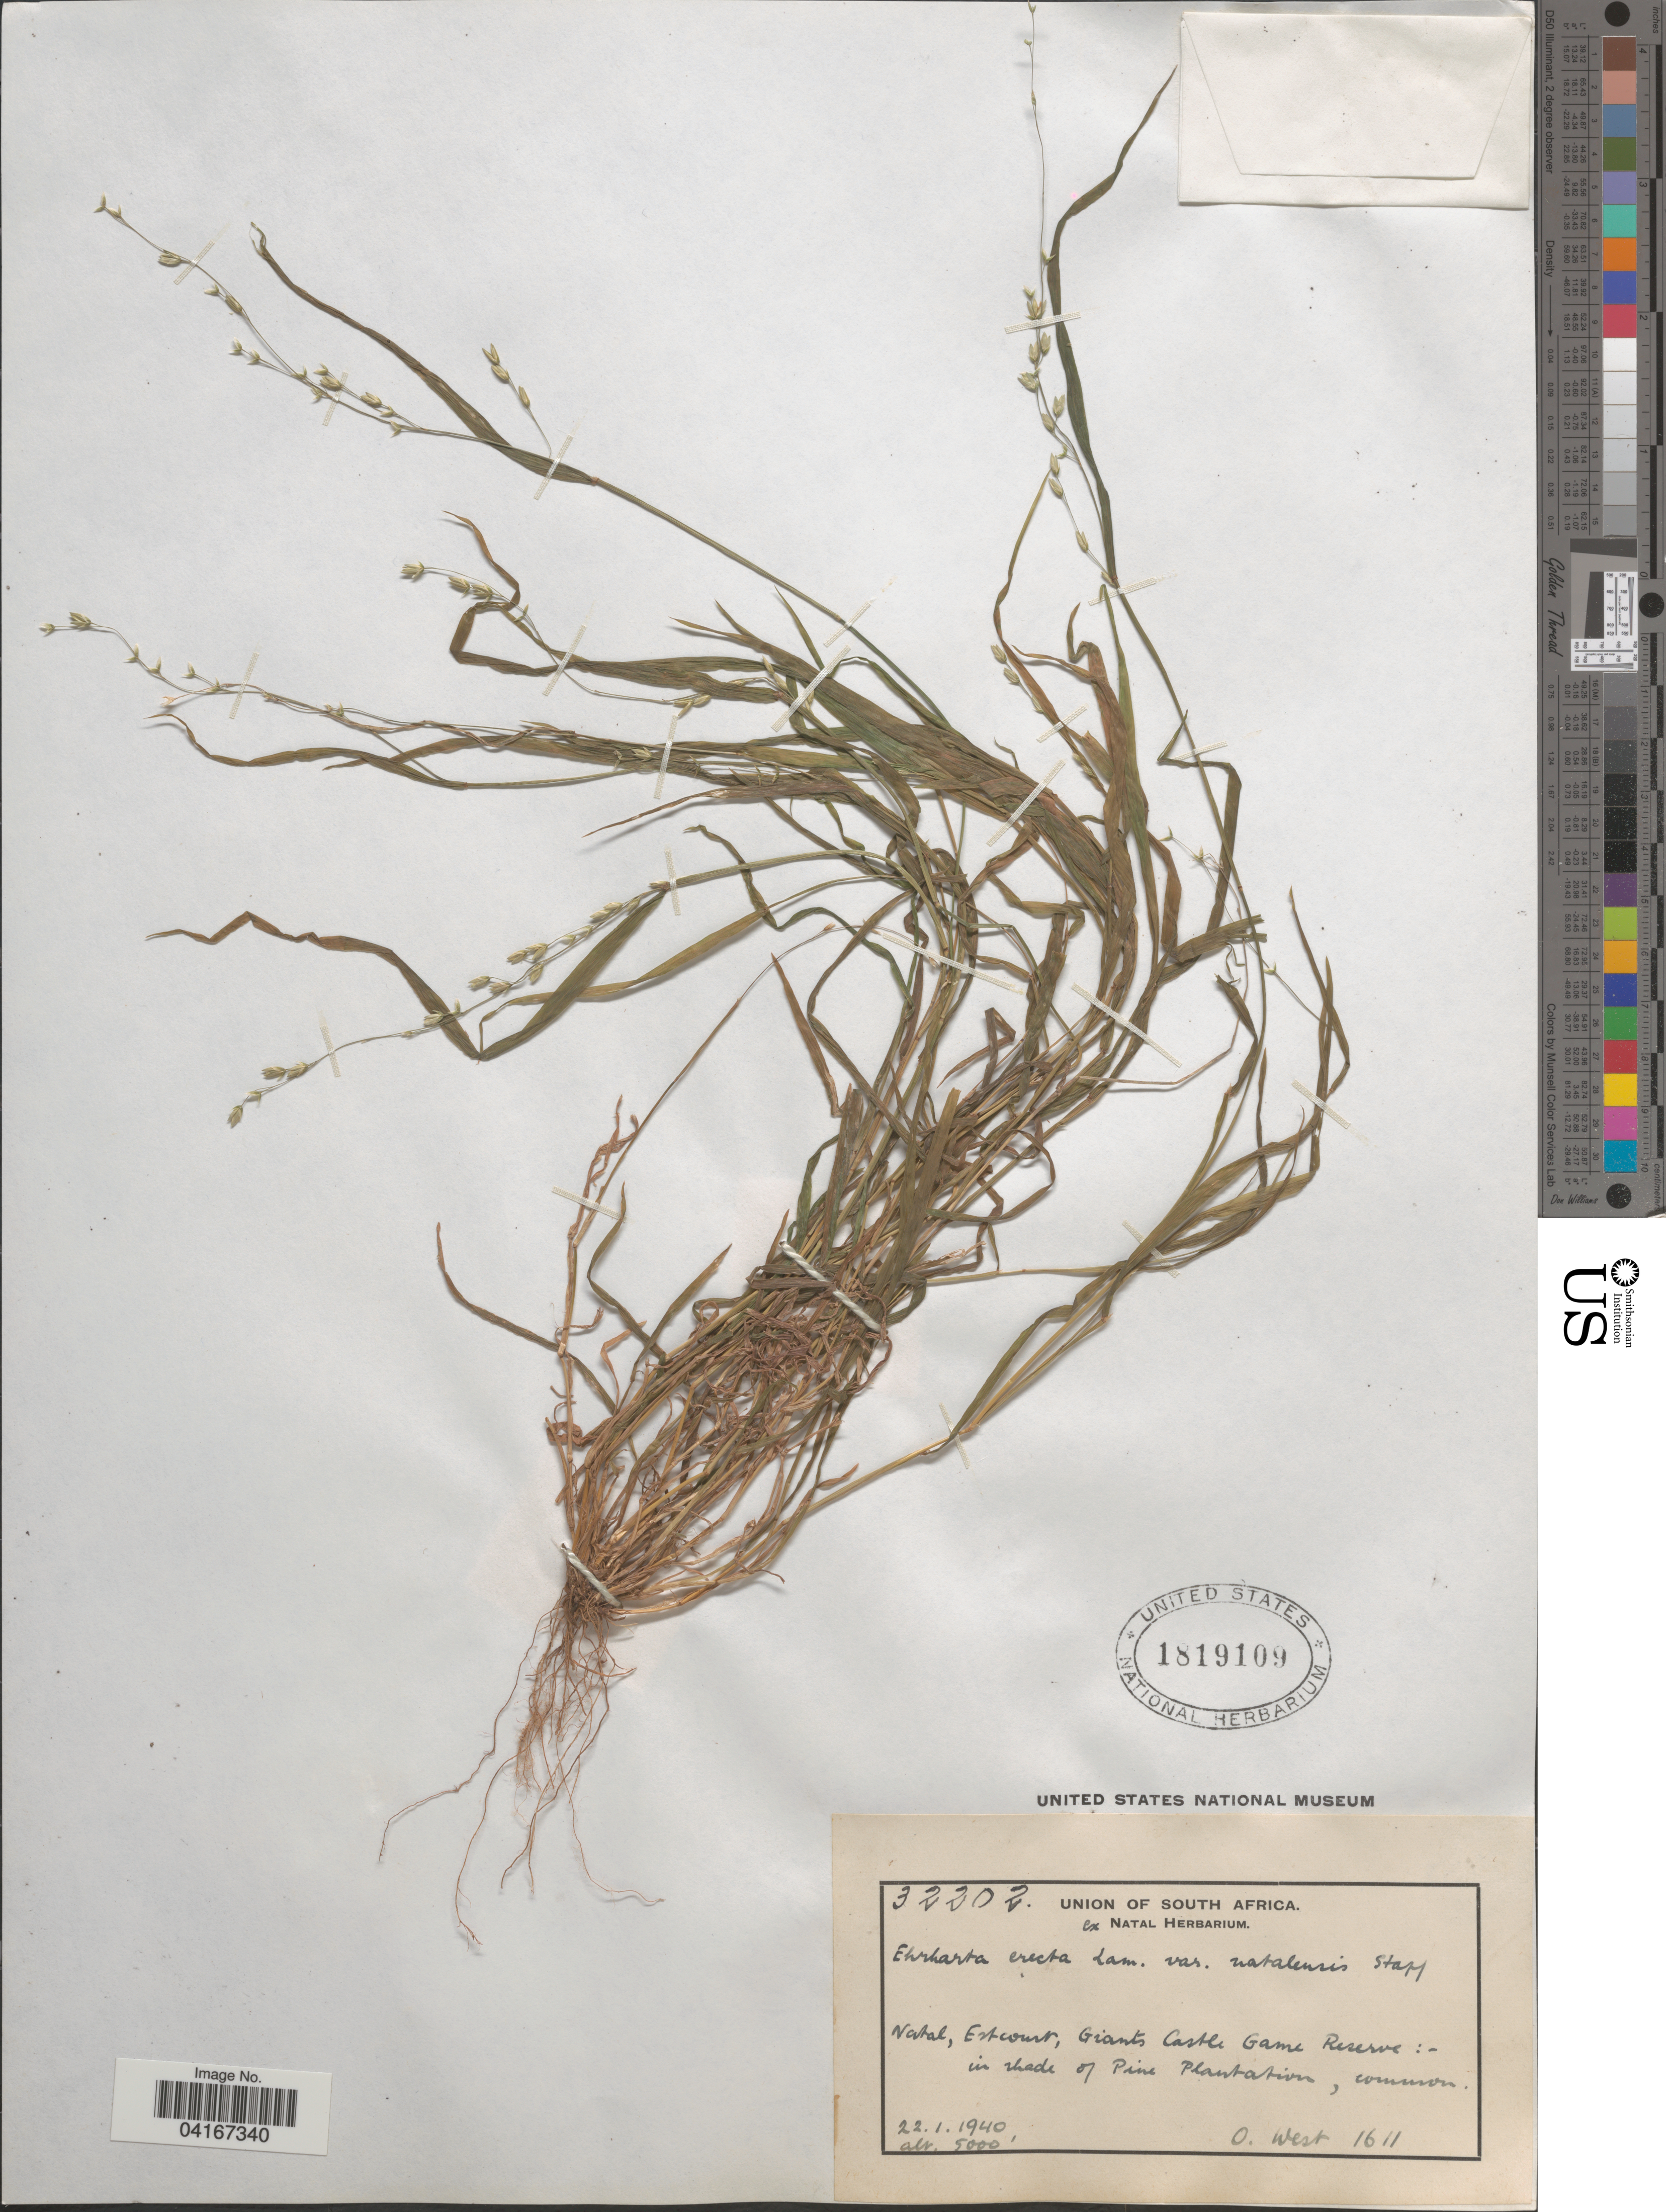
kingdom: Plantae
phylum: Tracheophyta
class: Liliopsida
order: Poales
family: Poaceae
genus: Ehrharta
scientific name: Ehrharta erecta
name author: Lam.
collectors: O. West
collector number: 1611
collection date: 1940-01-22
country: South Africa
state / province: KwaZulu-Natal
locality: Union of South Africa. Natal, Estcourt, Giants Castle Game Reserve : - in shade of Pine Plantation, common.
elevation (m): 1524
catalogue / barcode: US 1819109